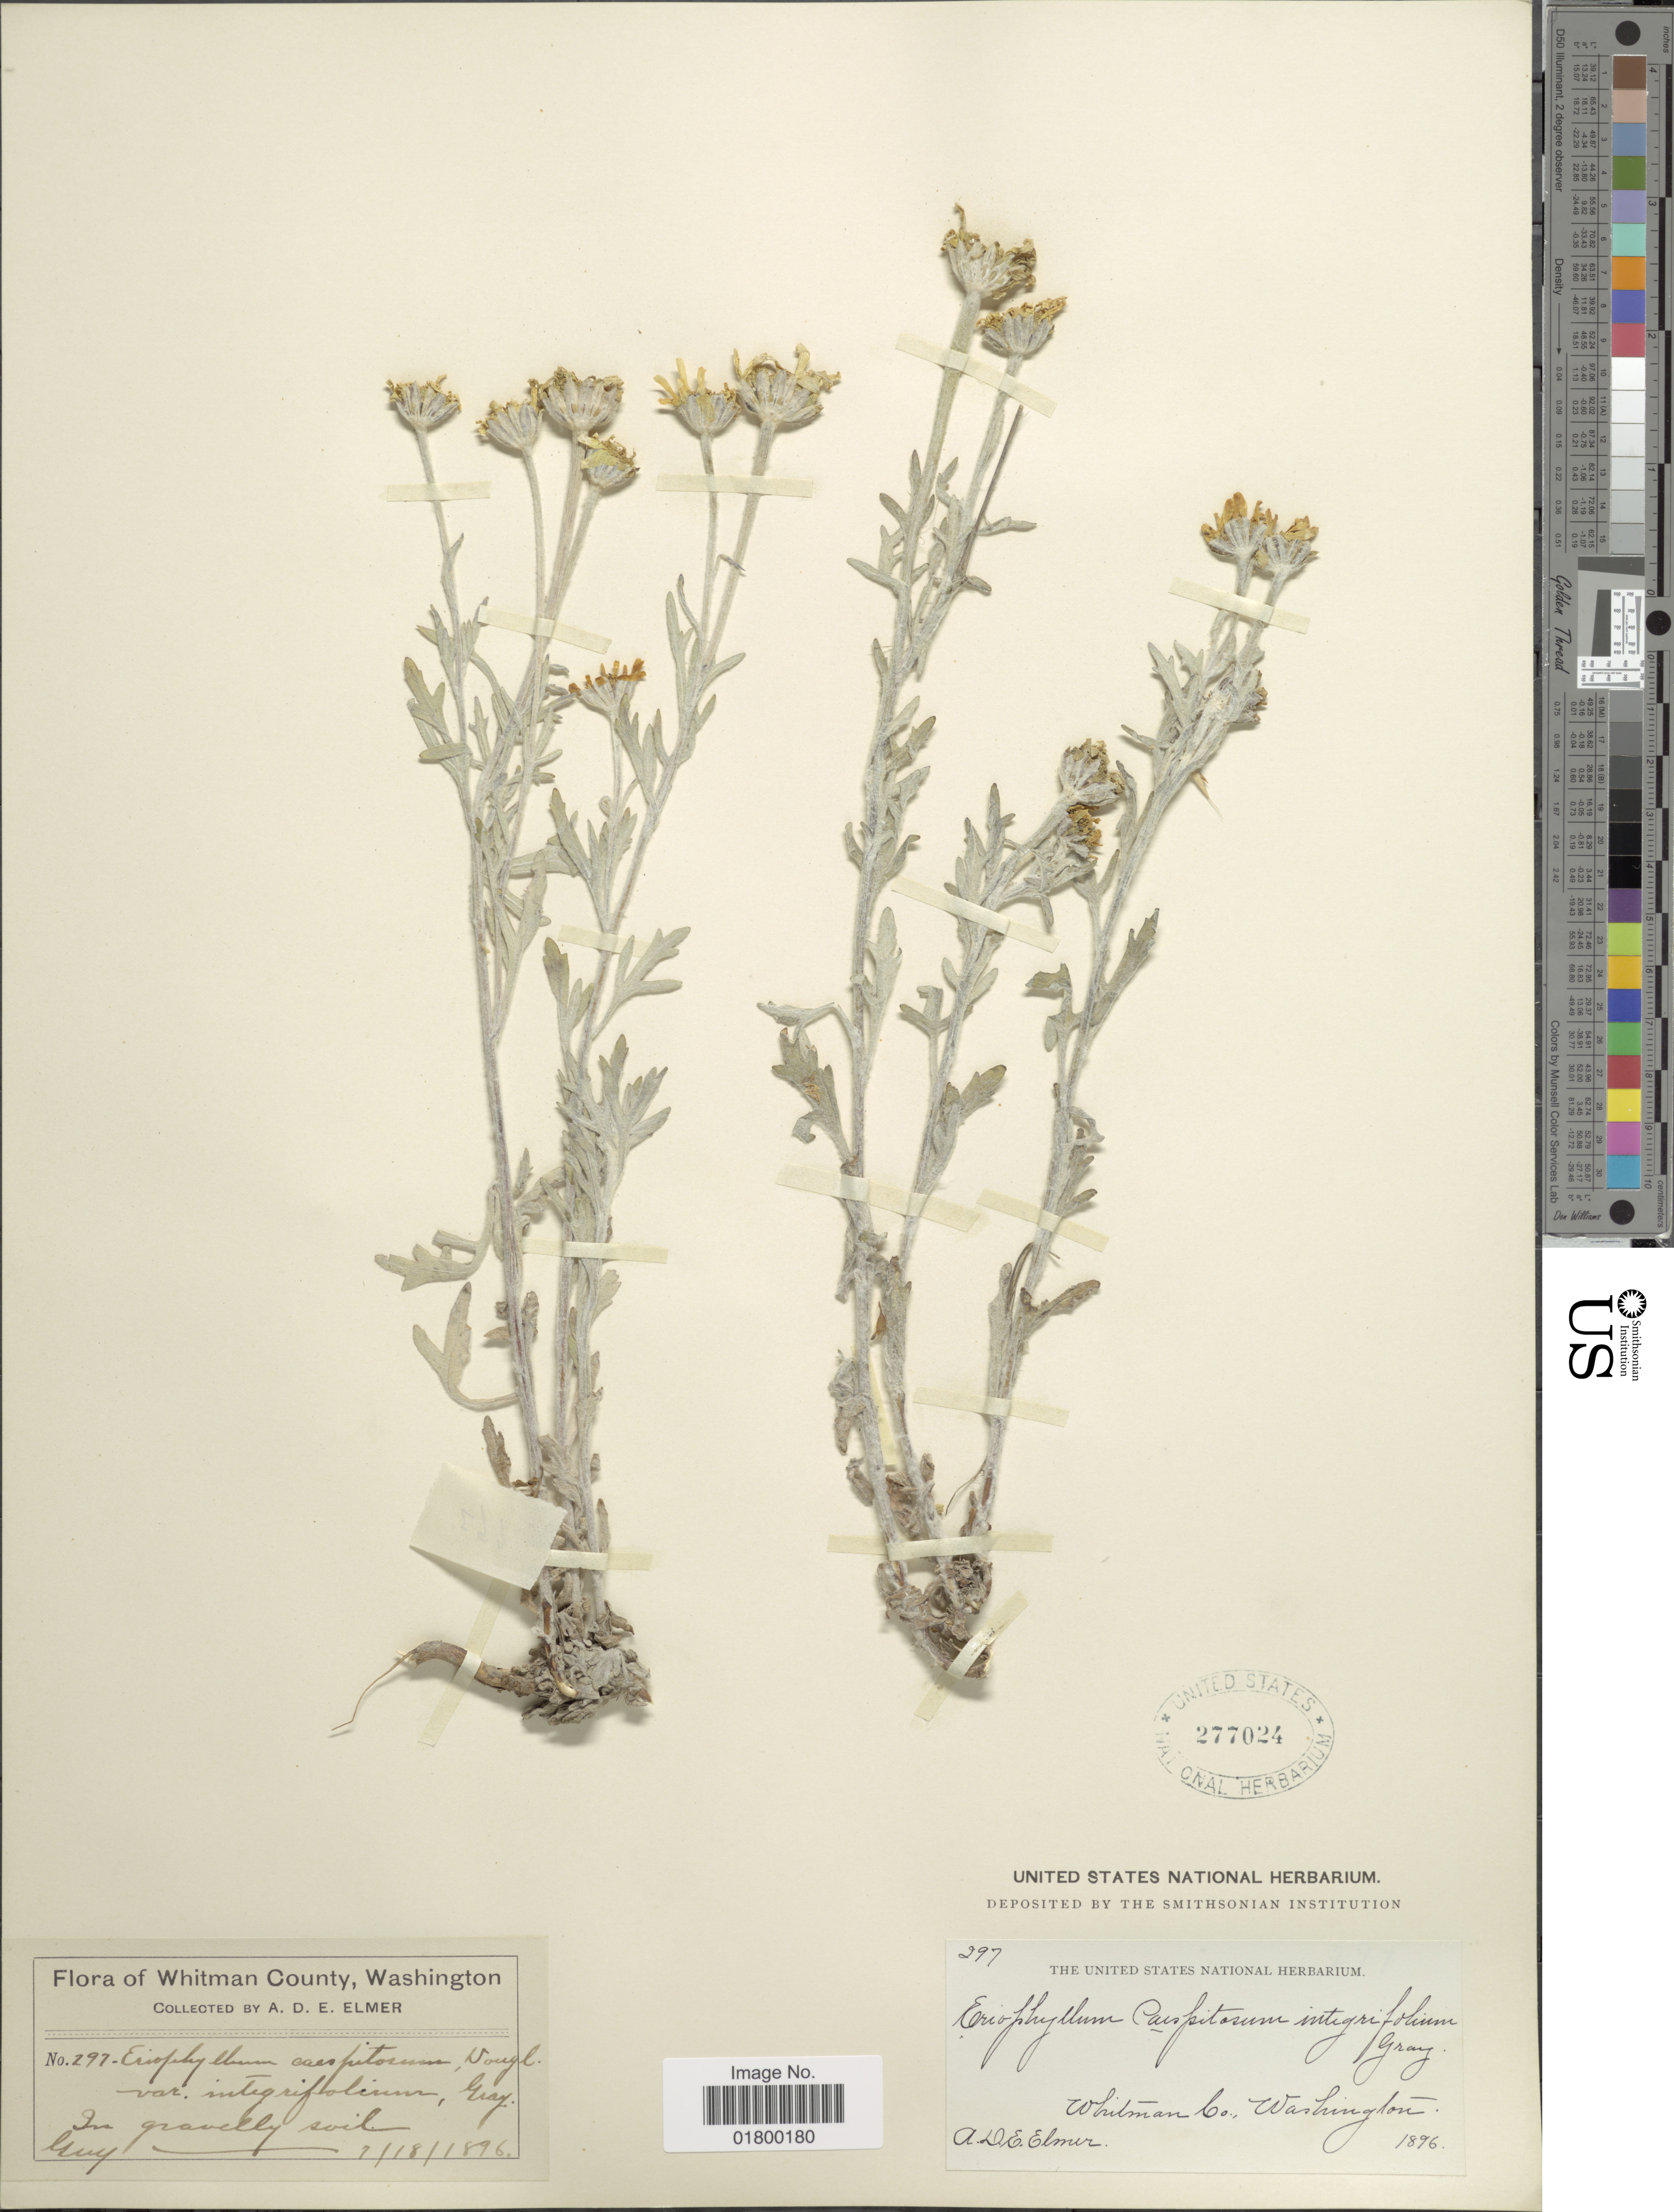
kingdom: Plantae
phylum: Tracheophyta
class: Magnoliopsida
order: Asterales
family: Asteraceae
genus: Eriophyllum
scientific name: Eriophyllum lanatum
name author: (Pursh) J. Forbes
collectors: A. D. E. Elmer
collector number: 297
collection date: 1896-07-18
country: United States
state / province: Washington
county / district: Whitman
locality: Whitman County, Washington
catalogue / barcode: US 277024